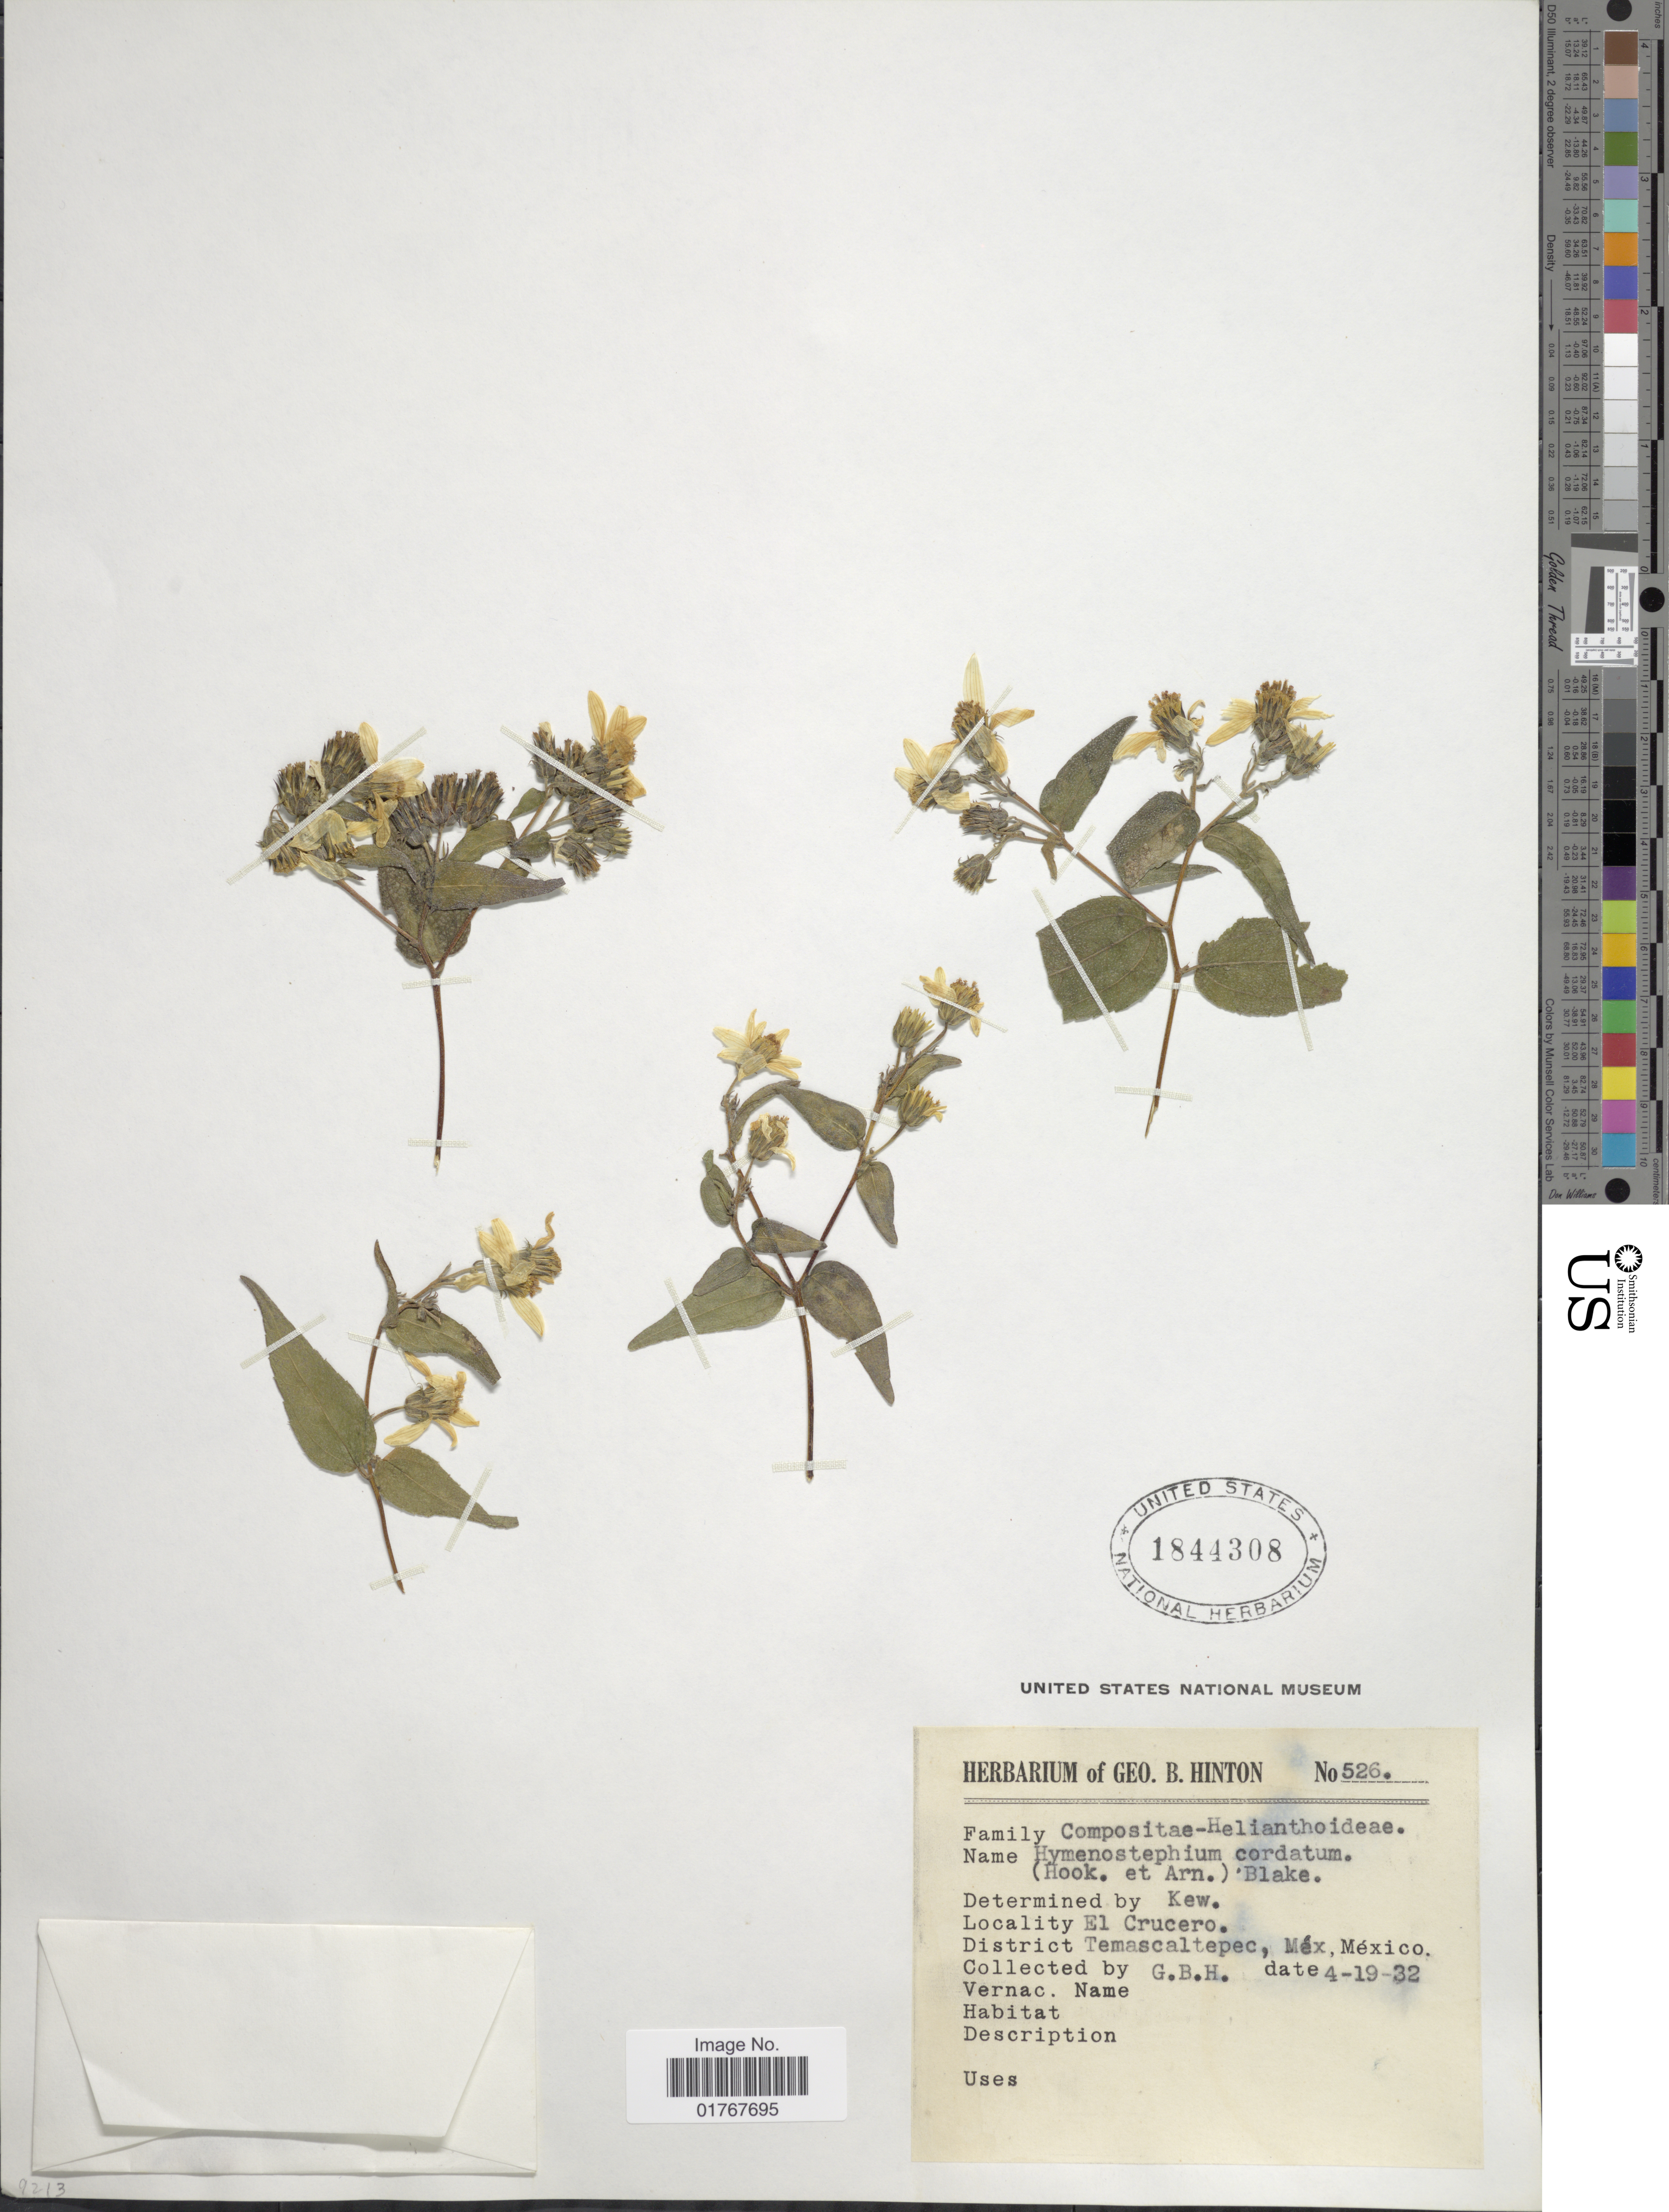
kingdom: Plantae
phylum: Tracheophyta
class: Magnoliopsida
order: Asterales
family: Asteraceae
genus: Viguiera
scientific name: Viguiera cordata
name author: (Hook. & Arn.) D'Arcy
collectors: G. B. Hinton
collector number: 526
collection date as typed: Transcribed d/m/y: 19/4/32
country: Mexico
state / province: México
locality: El Crucero, District Temascaltepec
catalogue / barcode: US 1844308